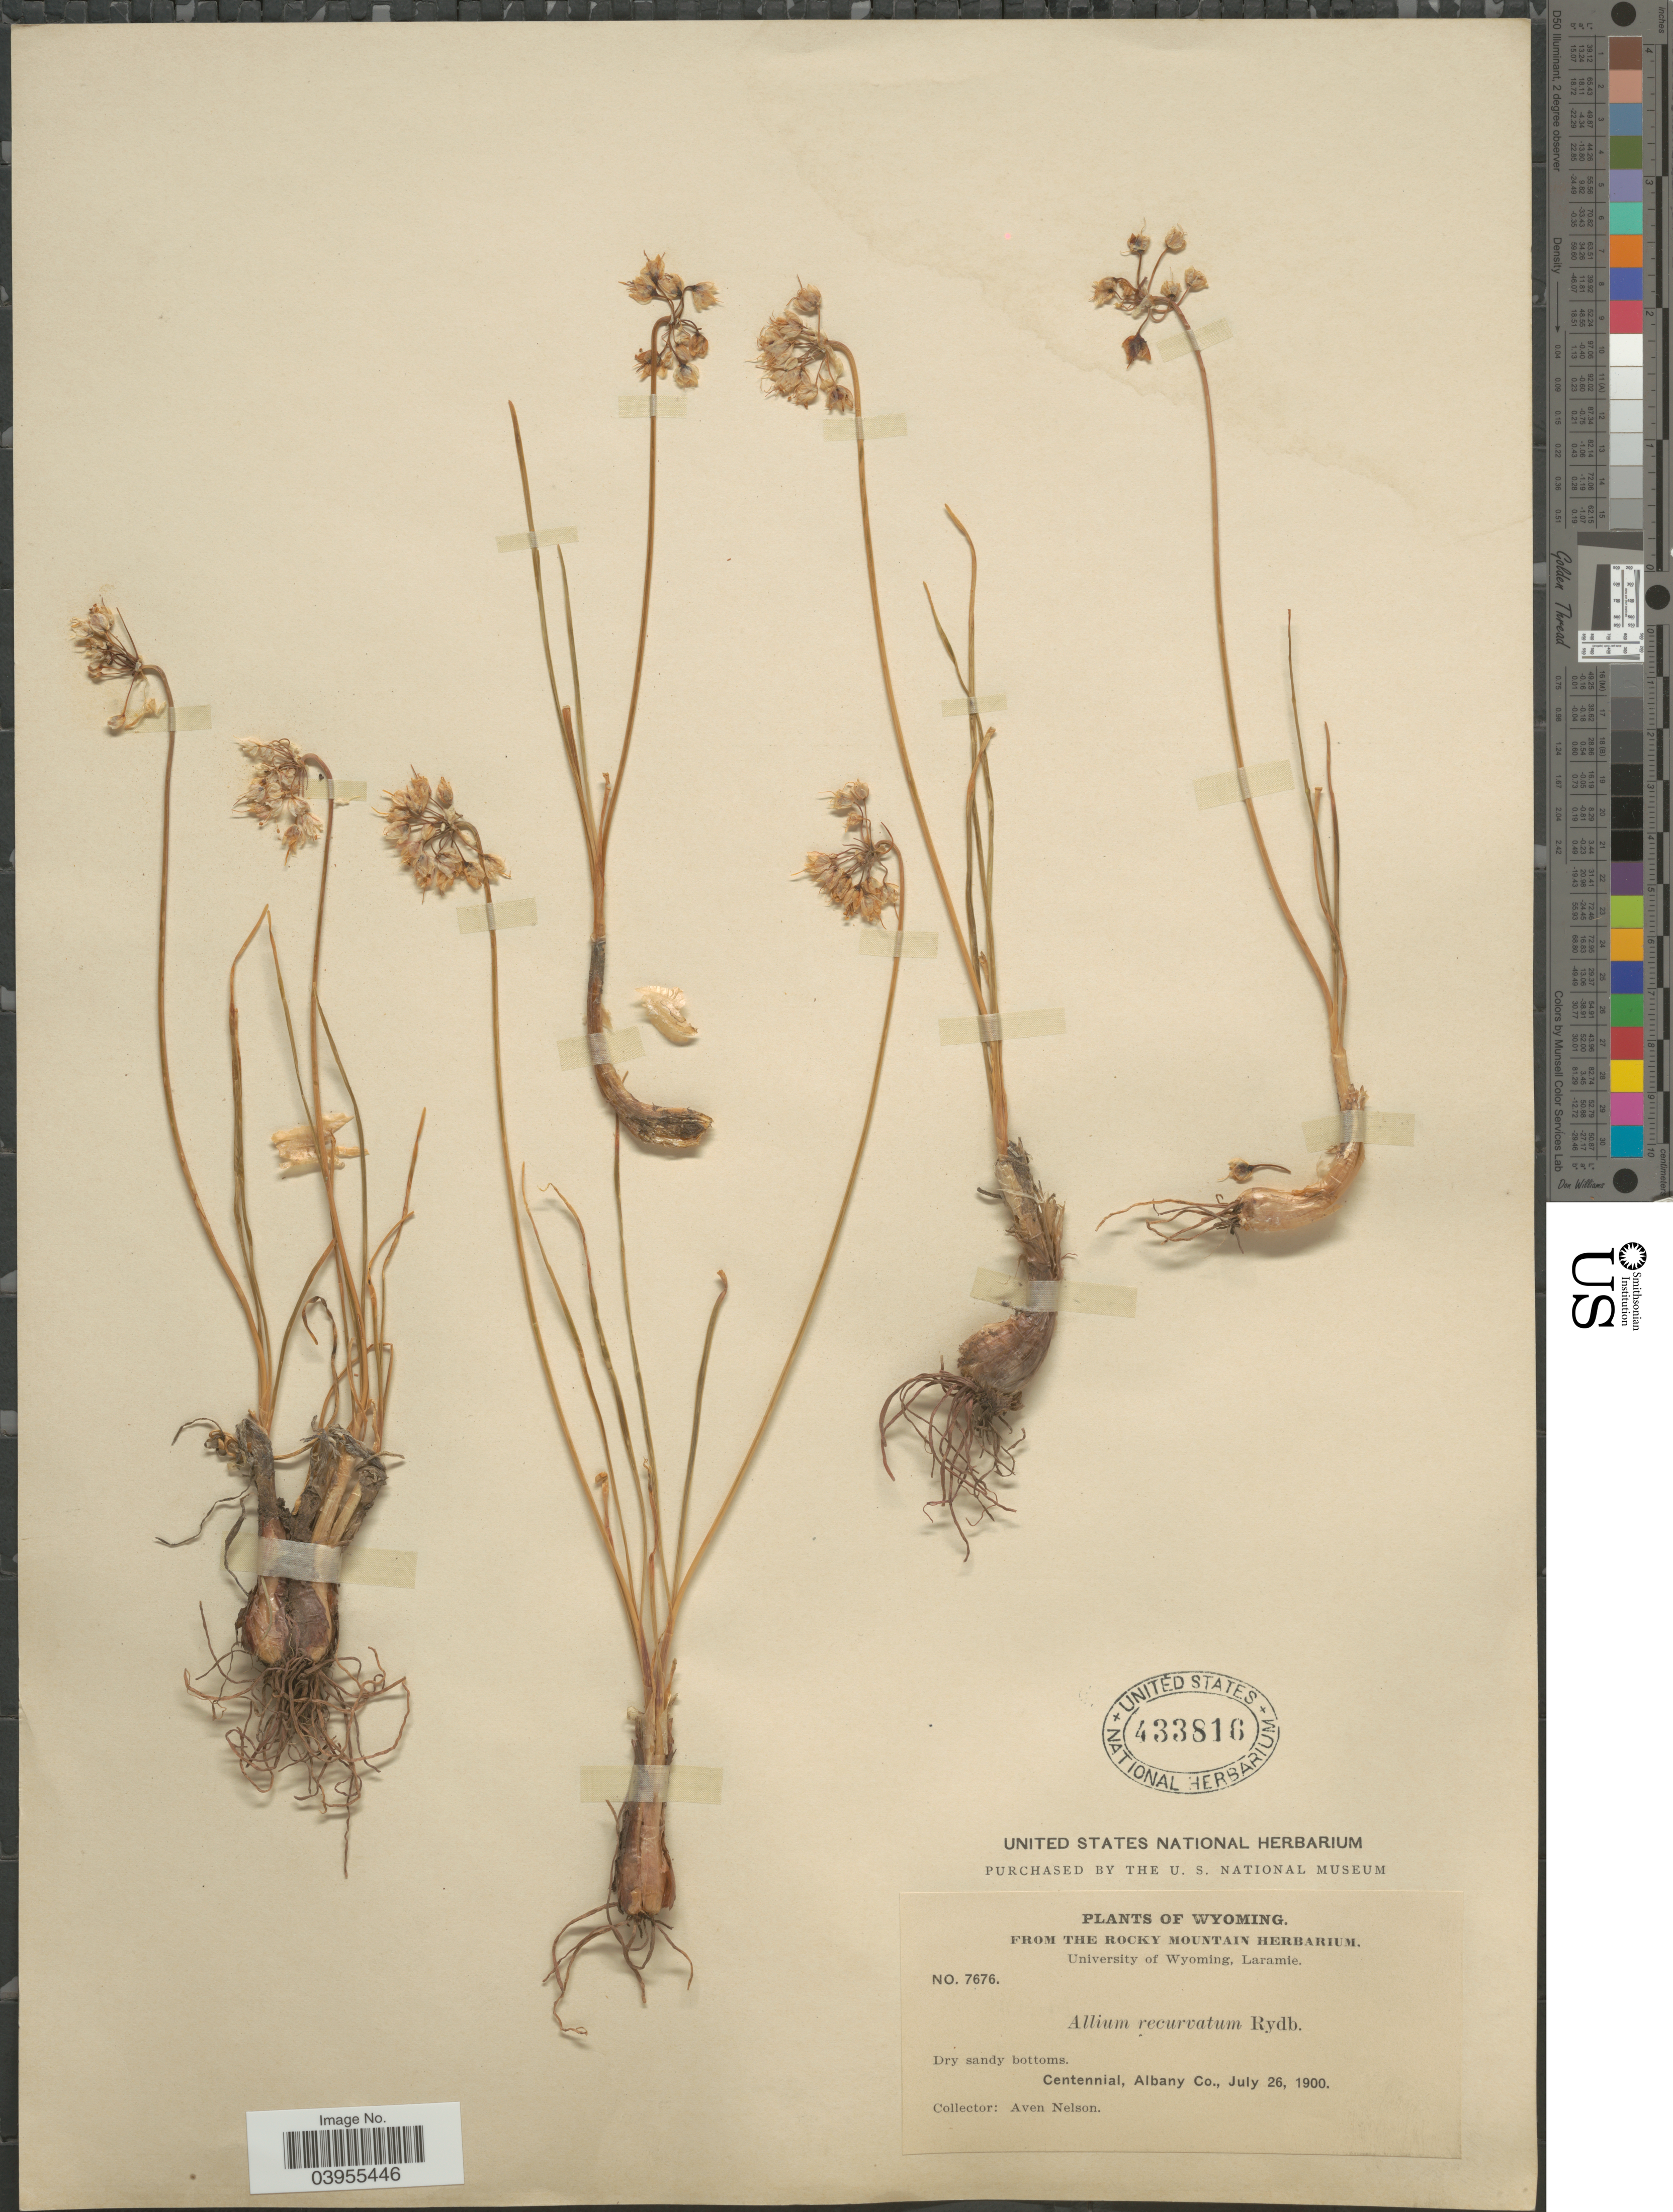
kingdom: Plantae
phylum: Tracheophyta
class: Liliopsida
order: Asparagales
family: Amaryllidaceae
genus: Allium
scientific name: Allium cernuum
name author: Roth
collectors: A. Nelson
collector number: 7676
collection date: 1900-07-26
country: United States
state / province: Wyoming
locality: Centennial, Albany Co.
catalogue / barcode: US 433816